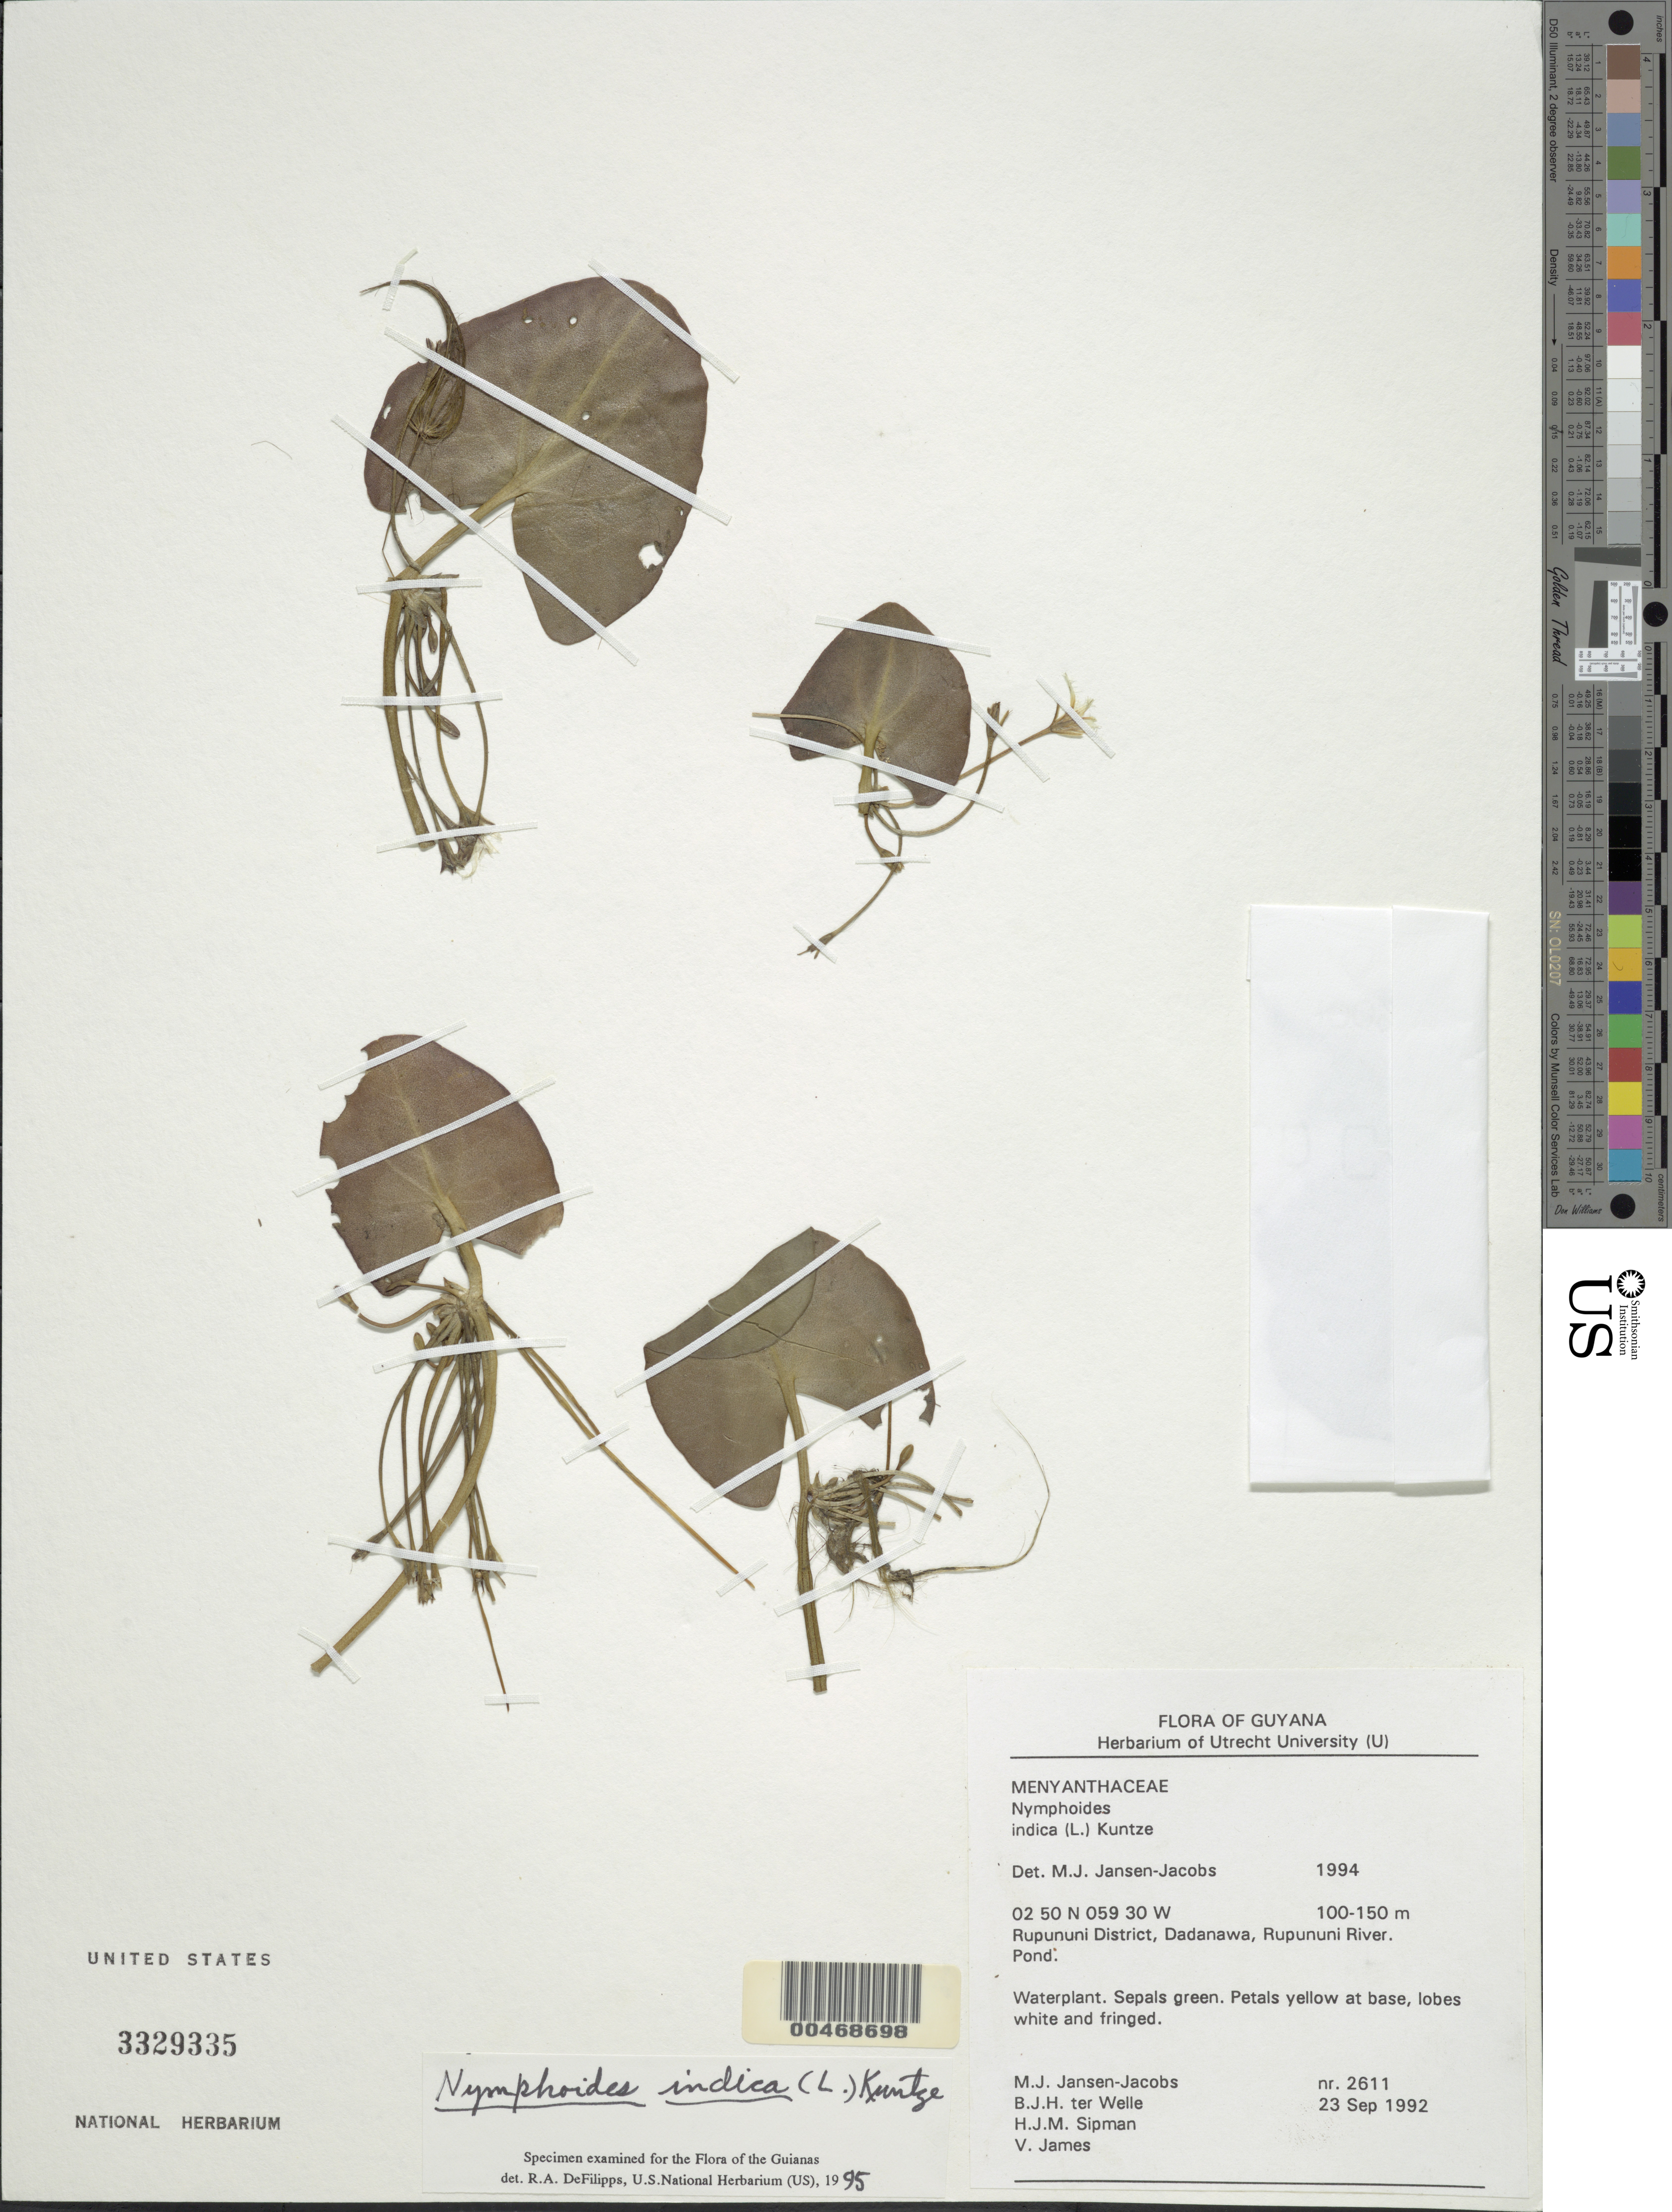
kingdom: Plantae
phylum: Tracheophyta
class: Magnoliopsida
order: Asterales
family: Menyanthaceae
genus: Nymphoides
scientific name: Nymphoides indica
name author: (L.) Kuntze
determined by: DeFilipps, R. A.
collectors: M. J. Jansen-Jacobs, B. Welle, H. J. M. Sipman & V. James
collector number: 2611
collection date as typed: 23-Sep-92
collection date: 1992-09-23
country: Guyana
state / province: U. Takutu-U. Essequibo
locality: Dadanawa, Rupununi River, Rupununi District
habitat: Pond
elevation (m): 100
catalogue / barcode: US 3329335